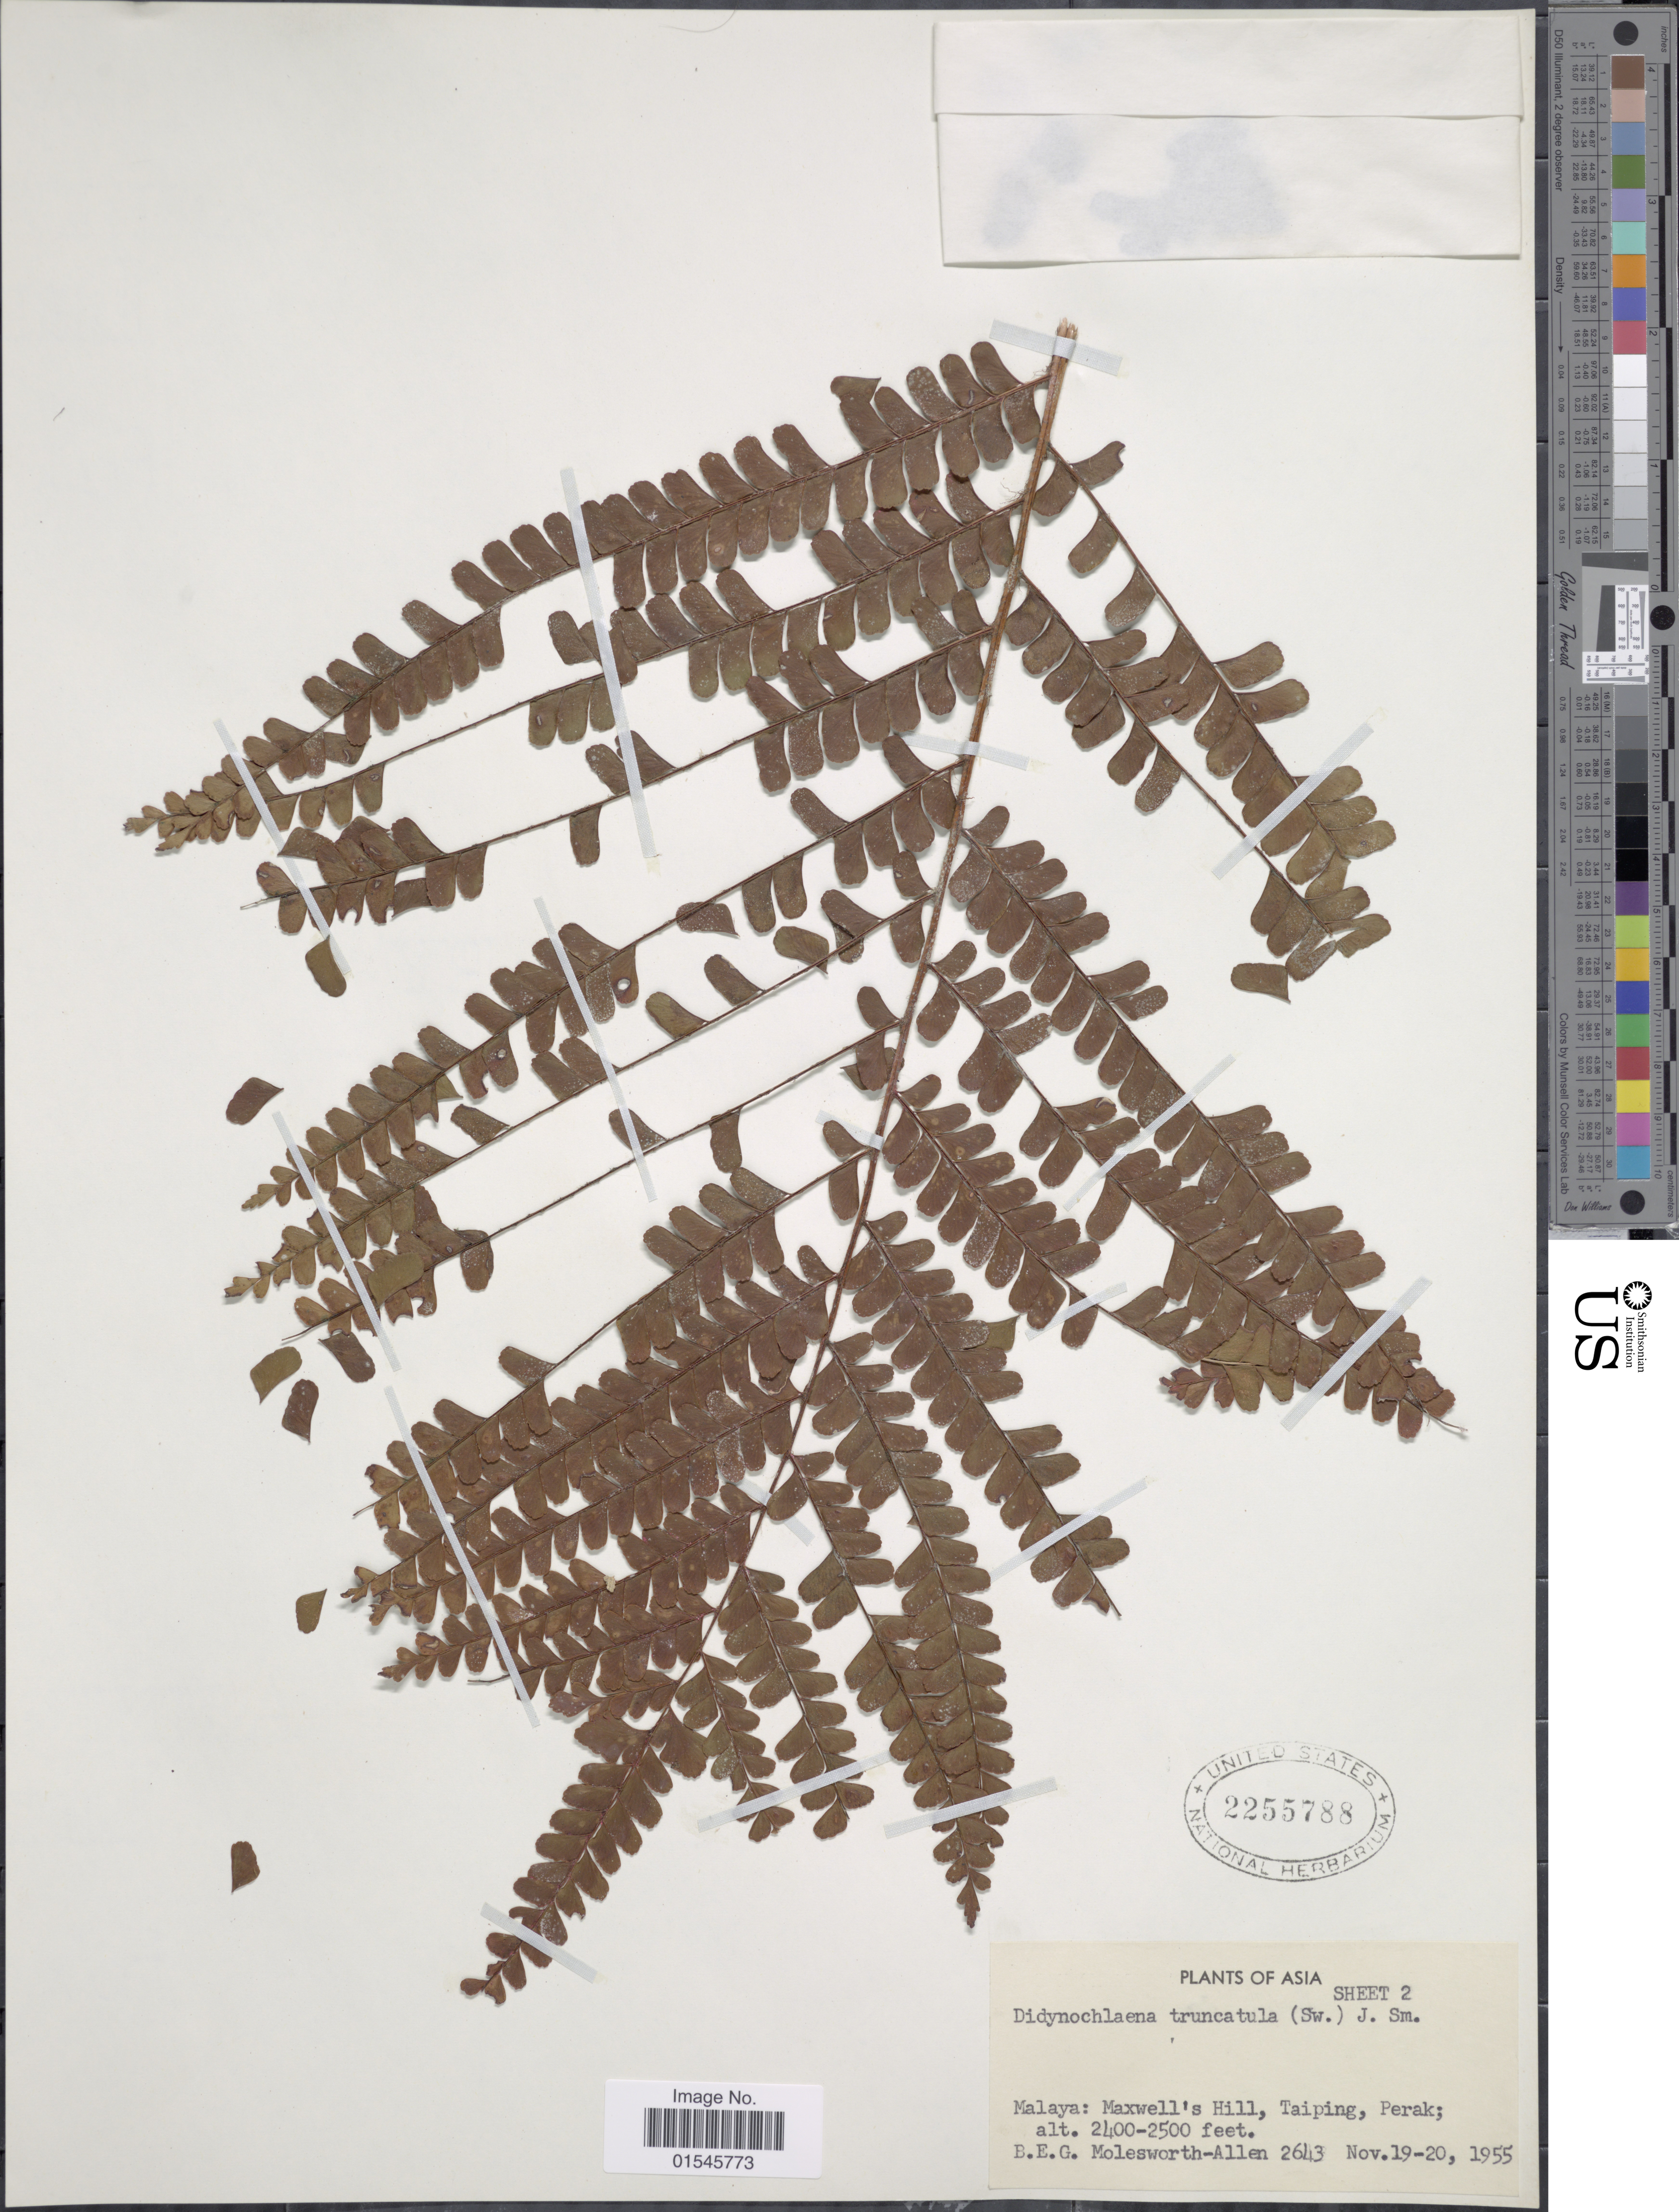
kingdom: Plantae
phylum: Tracheophyta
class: Polypodiopsida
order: Polypodiales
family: Didymochlaenaceae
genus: Didymochlaena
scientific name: Didymochlaena truncatula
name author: (Sw.) J. Sm.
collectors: B. E. G. Molesworth-Allen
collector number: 2643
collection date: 1955-11-19/1955-11-20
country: Malaysia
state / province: Perak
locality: Malaya: Maxwell's Hill, Taiping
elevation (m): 732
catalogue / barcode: US 2255788